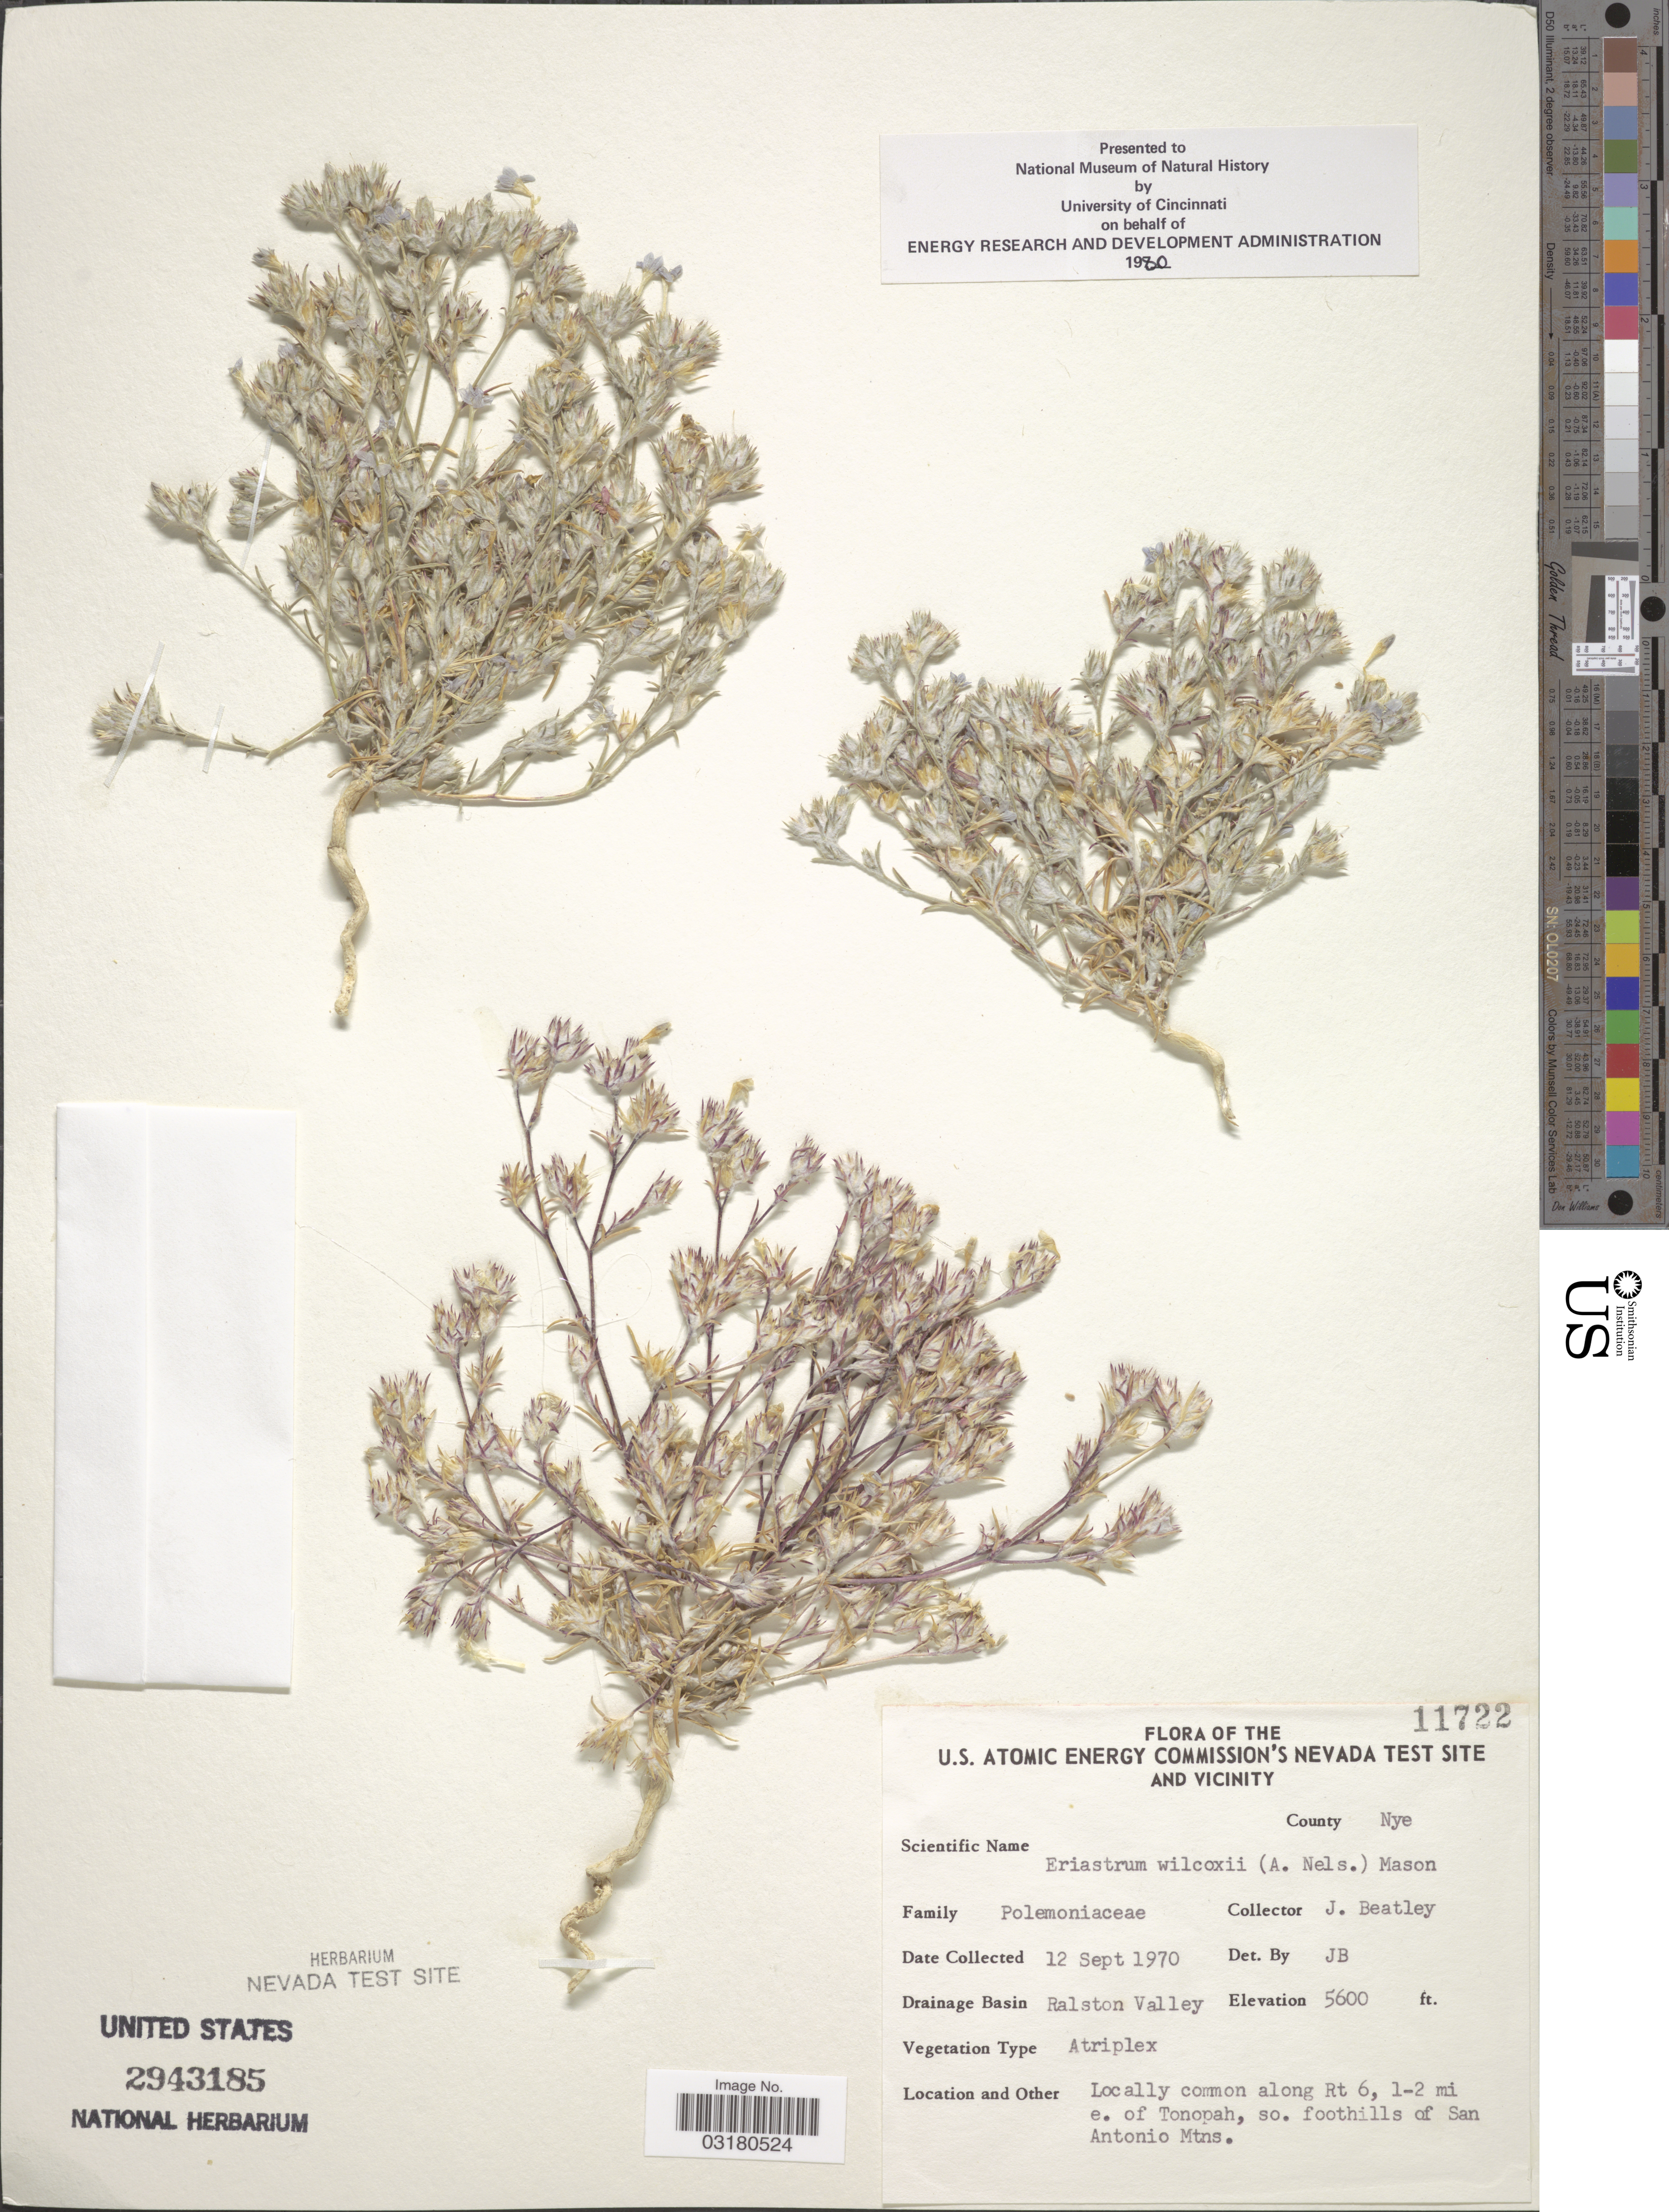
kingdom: Plantae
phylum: Tracheophyta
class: Magnoliopsida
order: Ericales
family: Polemoniaceae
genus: Eriastrum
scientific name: Eriastrum wilcoxii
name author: (A. Nelson) H. Mason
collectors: J. C. Beatley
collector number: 11722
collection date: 1970-09-12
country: United States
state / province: Nevada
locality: U.S. Atomic Energy Commission's Nevada Test Site and Vicinity. County Nye. Drainage Basin Ralston Valley. Along Rt 6, 1-2 mi e. of Tonopah, so. foothills of San Antonio Mtns.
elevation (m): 1707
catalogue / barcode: US 2943185